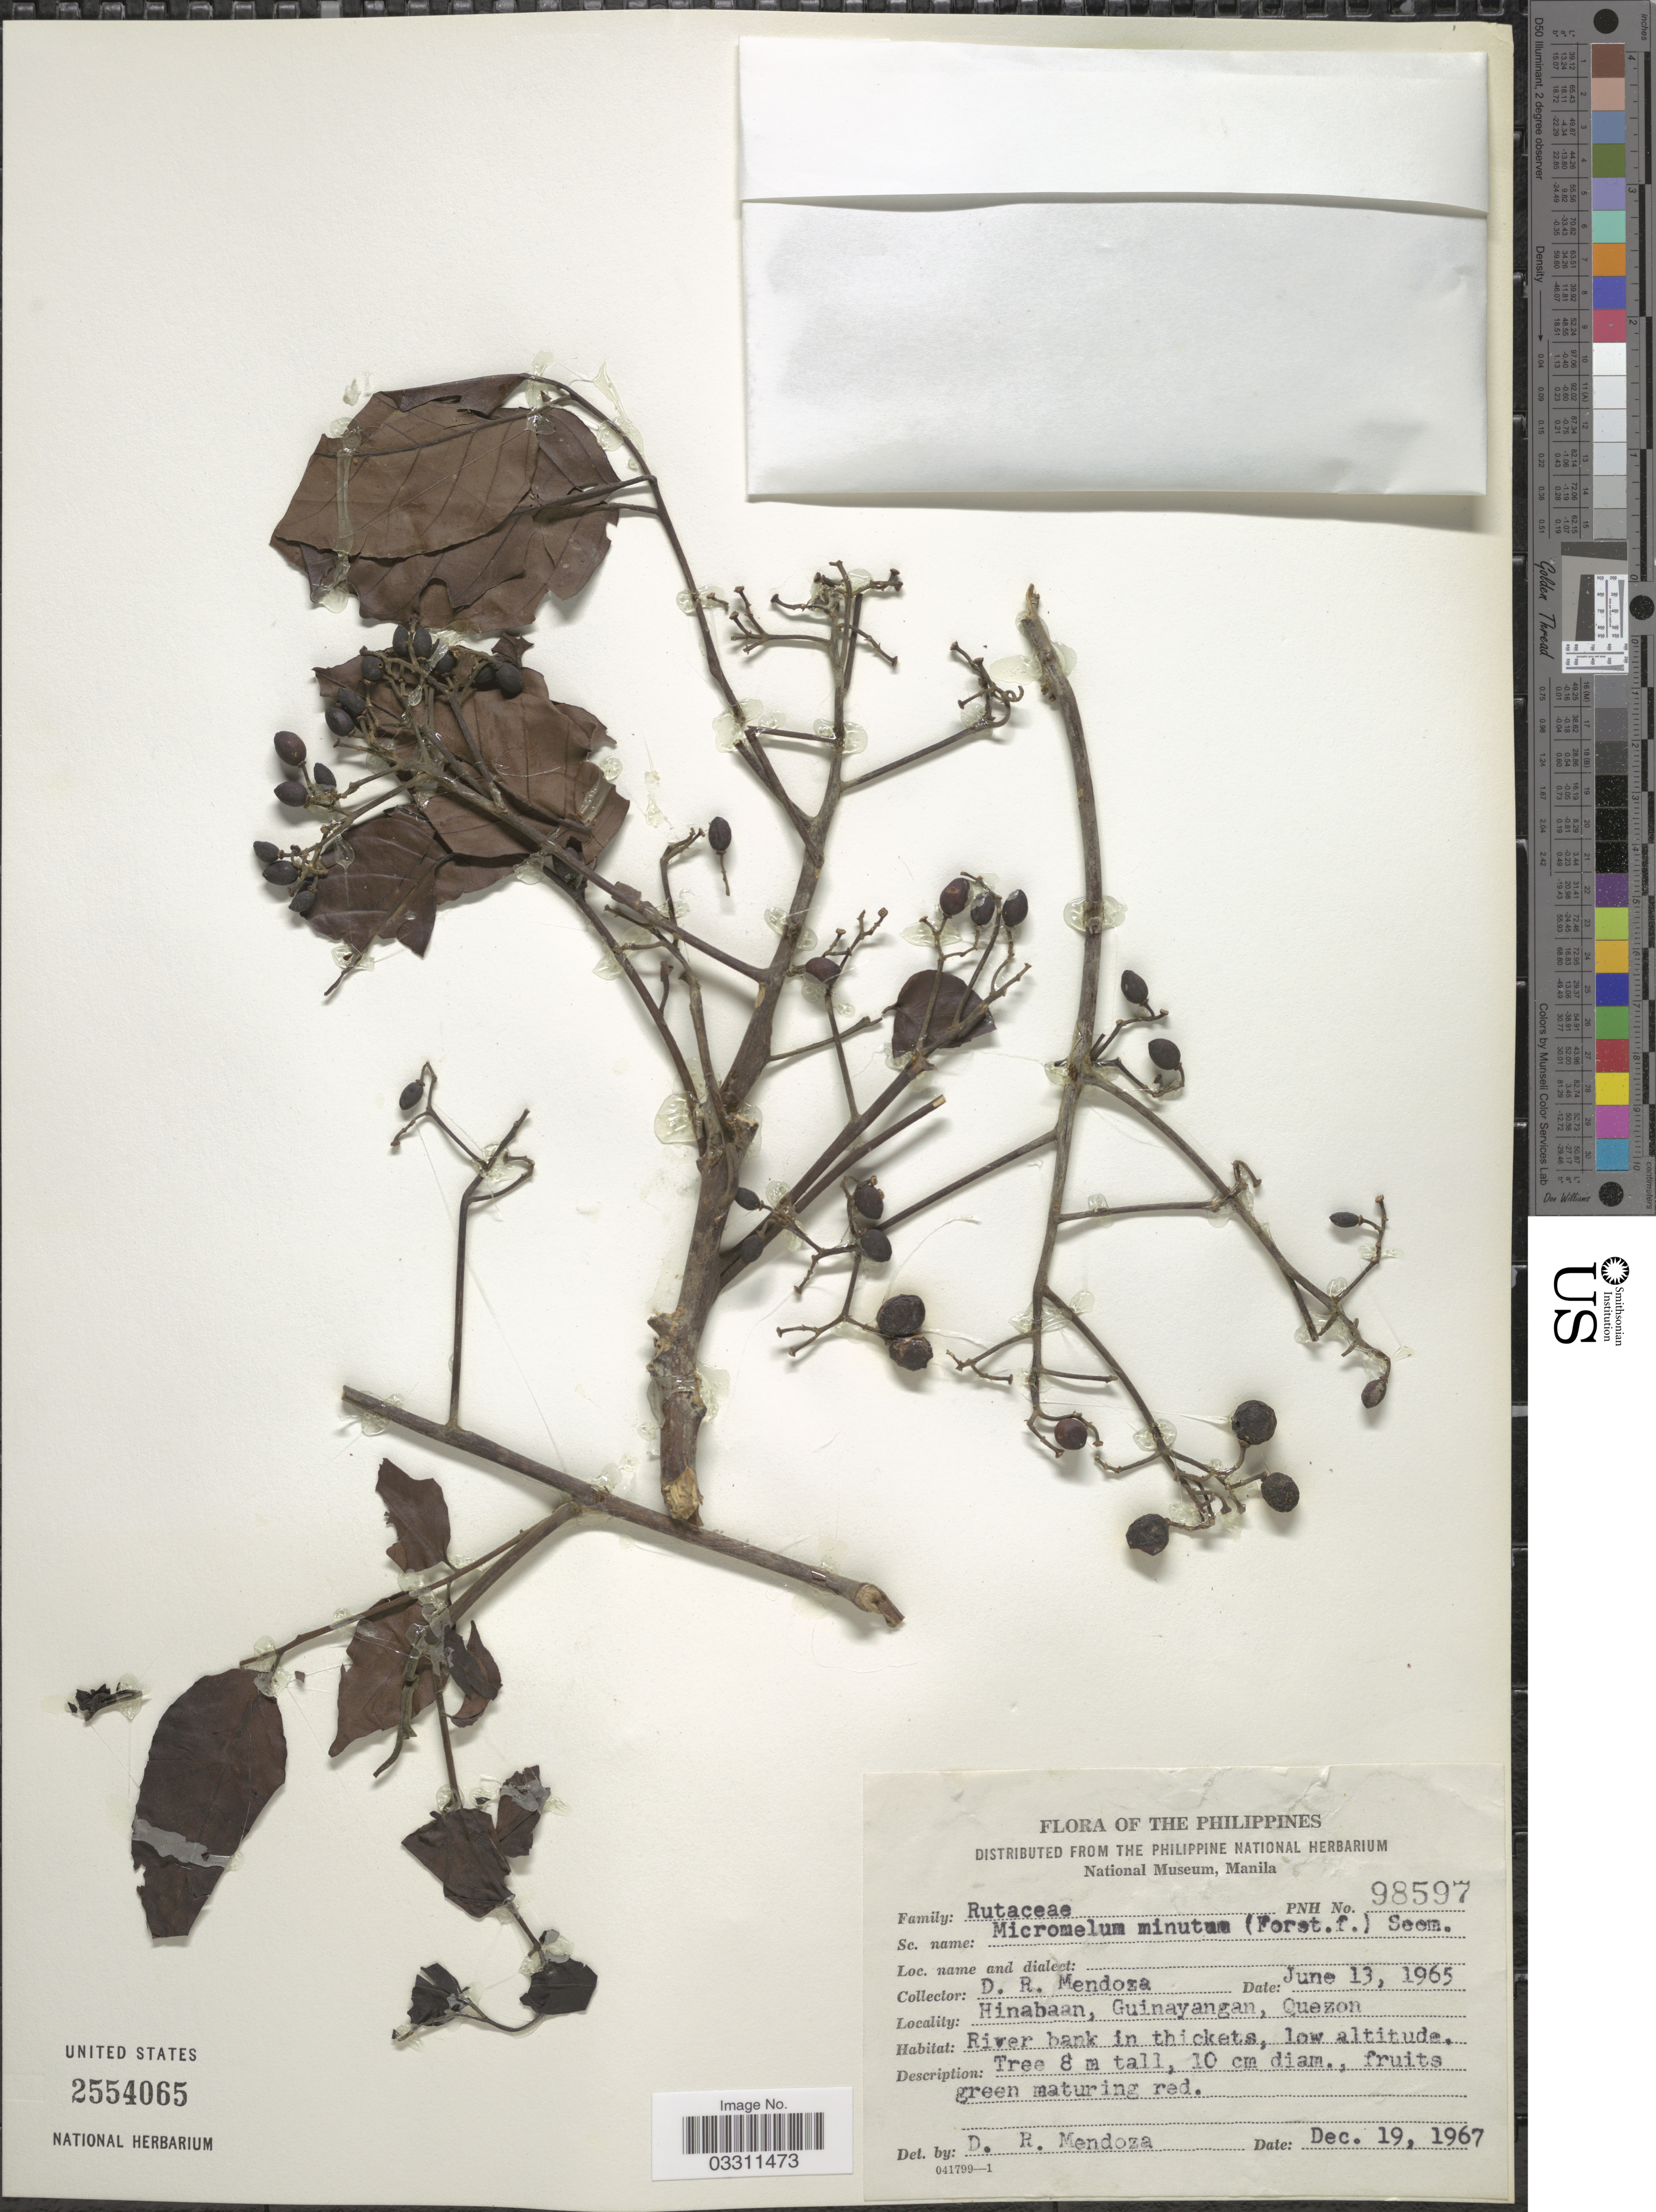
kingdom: Plantae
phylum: Tracheophyta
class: Magnoliopsida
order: Sapindales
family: Rutaceae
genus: Micromelum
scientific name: Micromelum minutum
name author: (G. Forst.) Wight & Arn.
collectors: D. Mendoza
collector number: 98597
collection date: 1965-06-13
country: Philippines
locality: Hinabaan, Guinayangan, Quezon.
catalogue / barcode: US 2554065